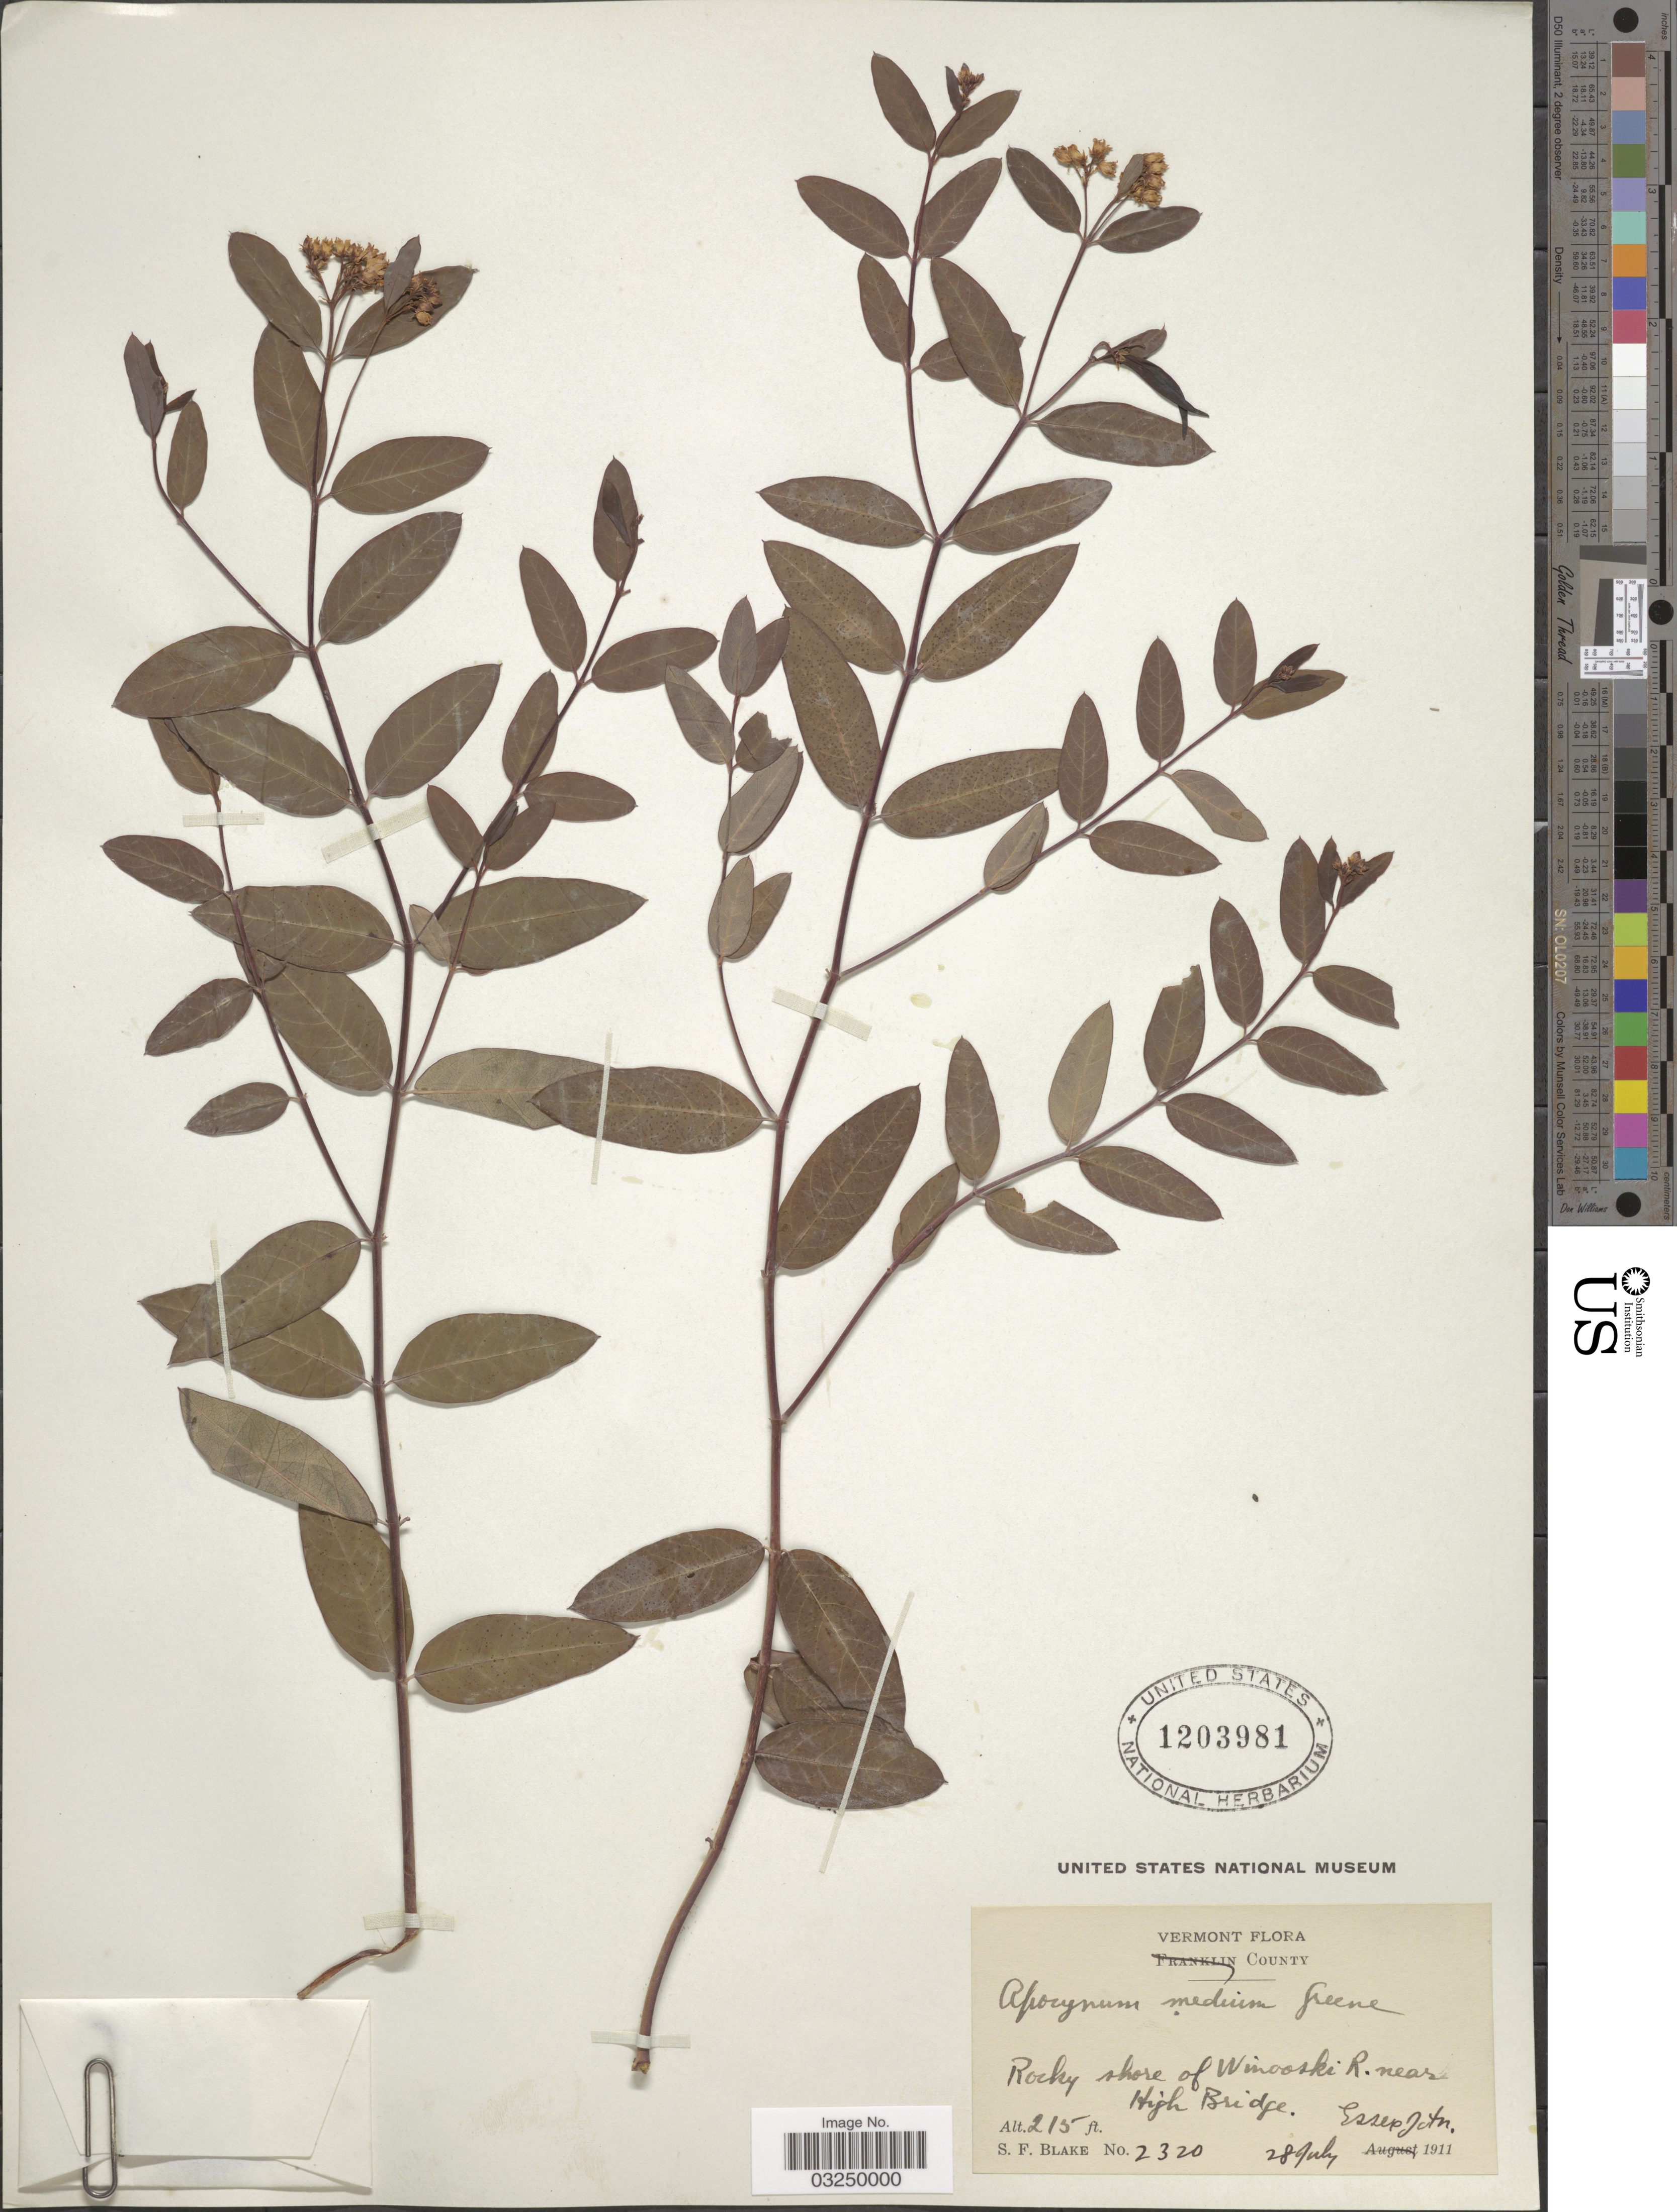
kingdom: Plantae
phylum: Tracheophyta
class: Magnoliopsida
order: Gentianales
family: Apocynaceae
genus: Apocynum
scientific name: Apocynum medium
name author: Greene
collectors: S. Blake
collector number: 2320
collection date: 1911-07-28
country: United States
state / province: Vermont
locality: Rocky shore of Winooski R. near High Bridge Essep Jctn.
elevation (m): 66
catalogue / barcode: US 1203981